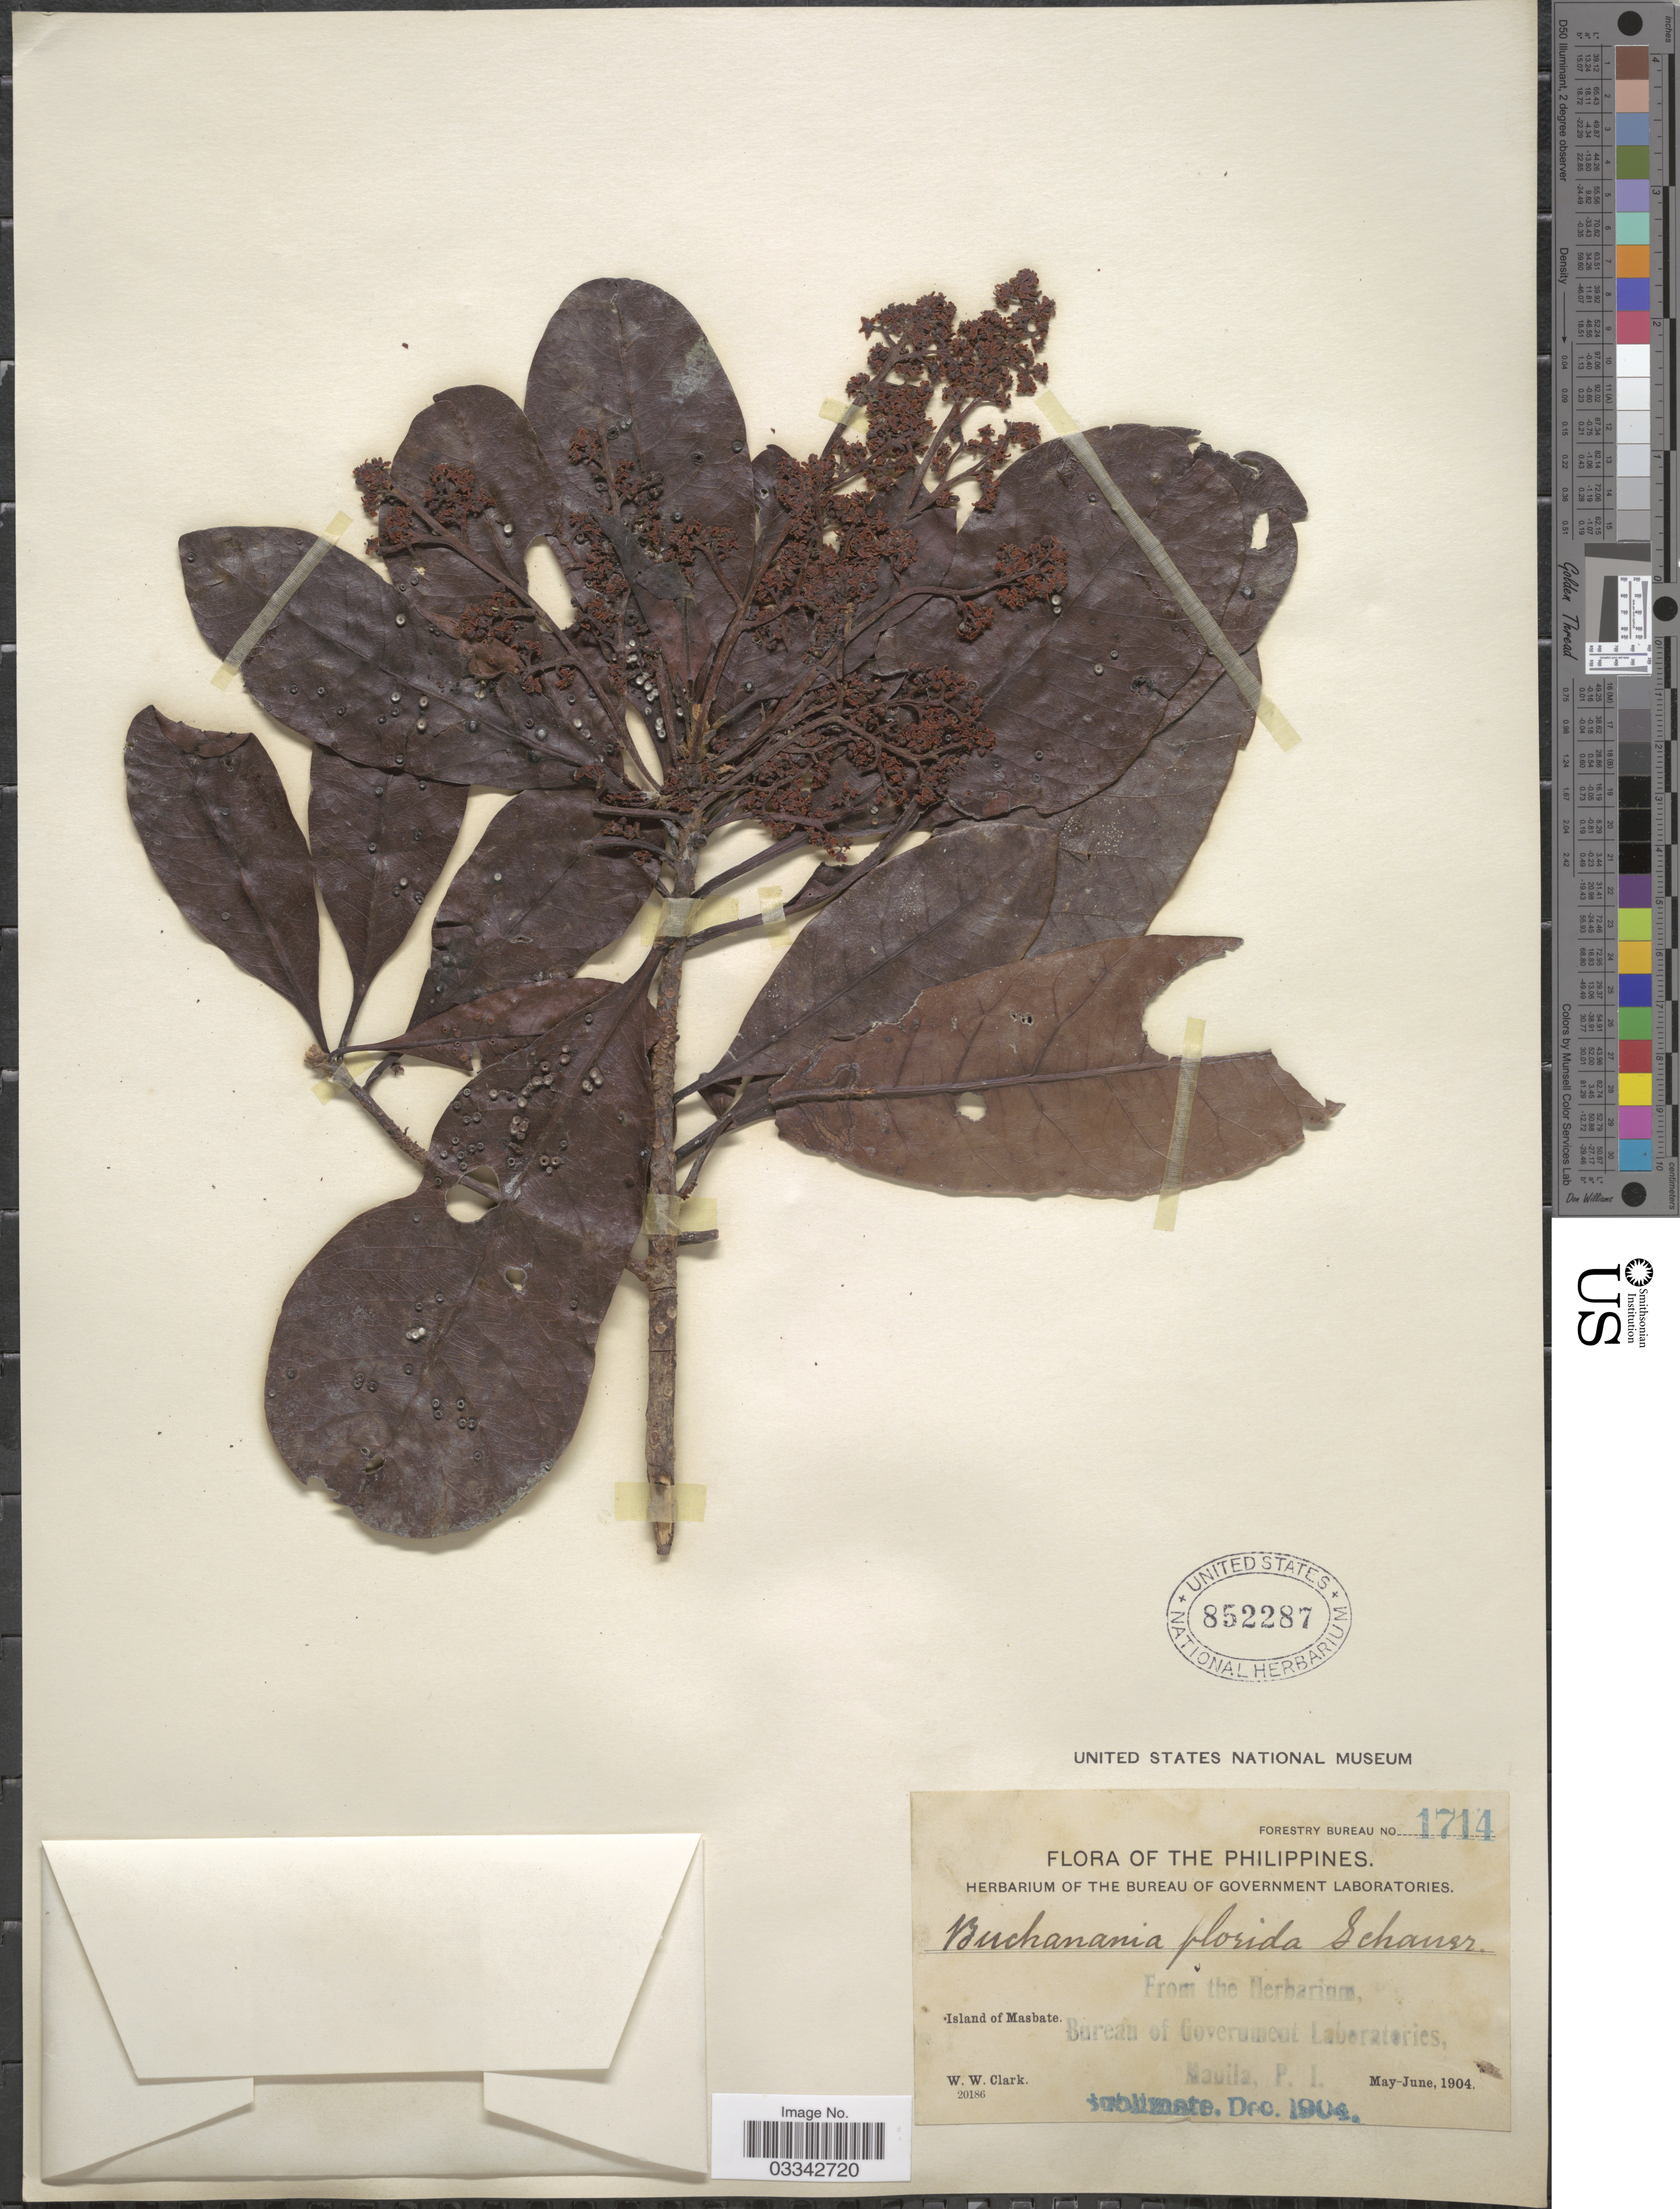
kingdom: Plantae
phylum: Tracheophyta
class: Magnoliopsida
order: Sapindales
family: Anacardiaceae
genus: Buchanania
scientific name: Buchanania arborescens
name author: (Blume) Blume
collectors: W. W. Clark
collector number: Forestry Bureau 1714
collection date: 1904-05/1904-06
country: Philippines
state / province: Bicol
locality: Island of Masbate.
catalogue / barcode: US 852287